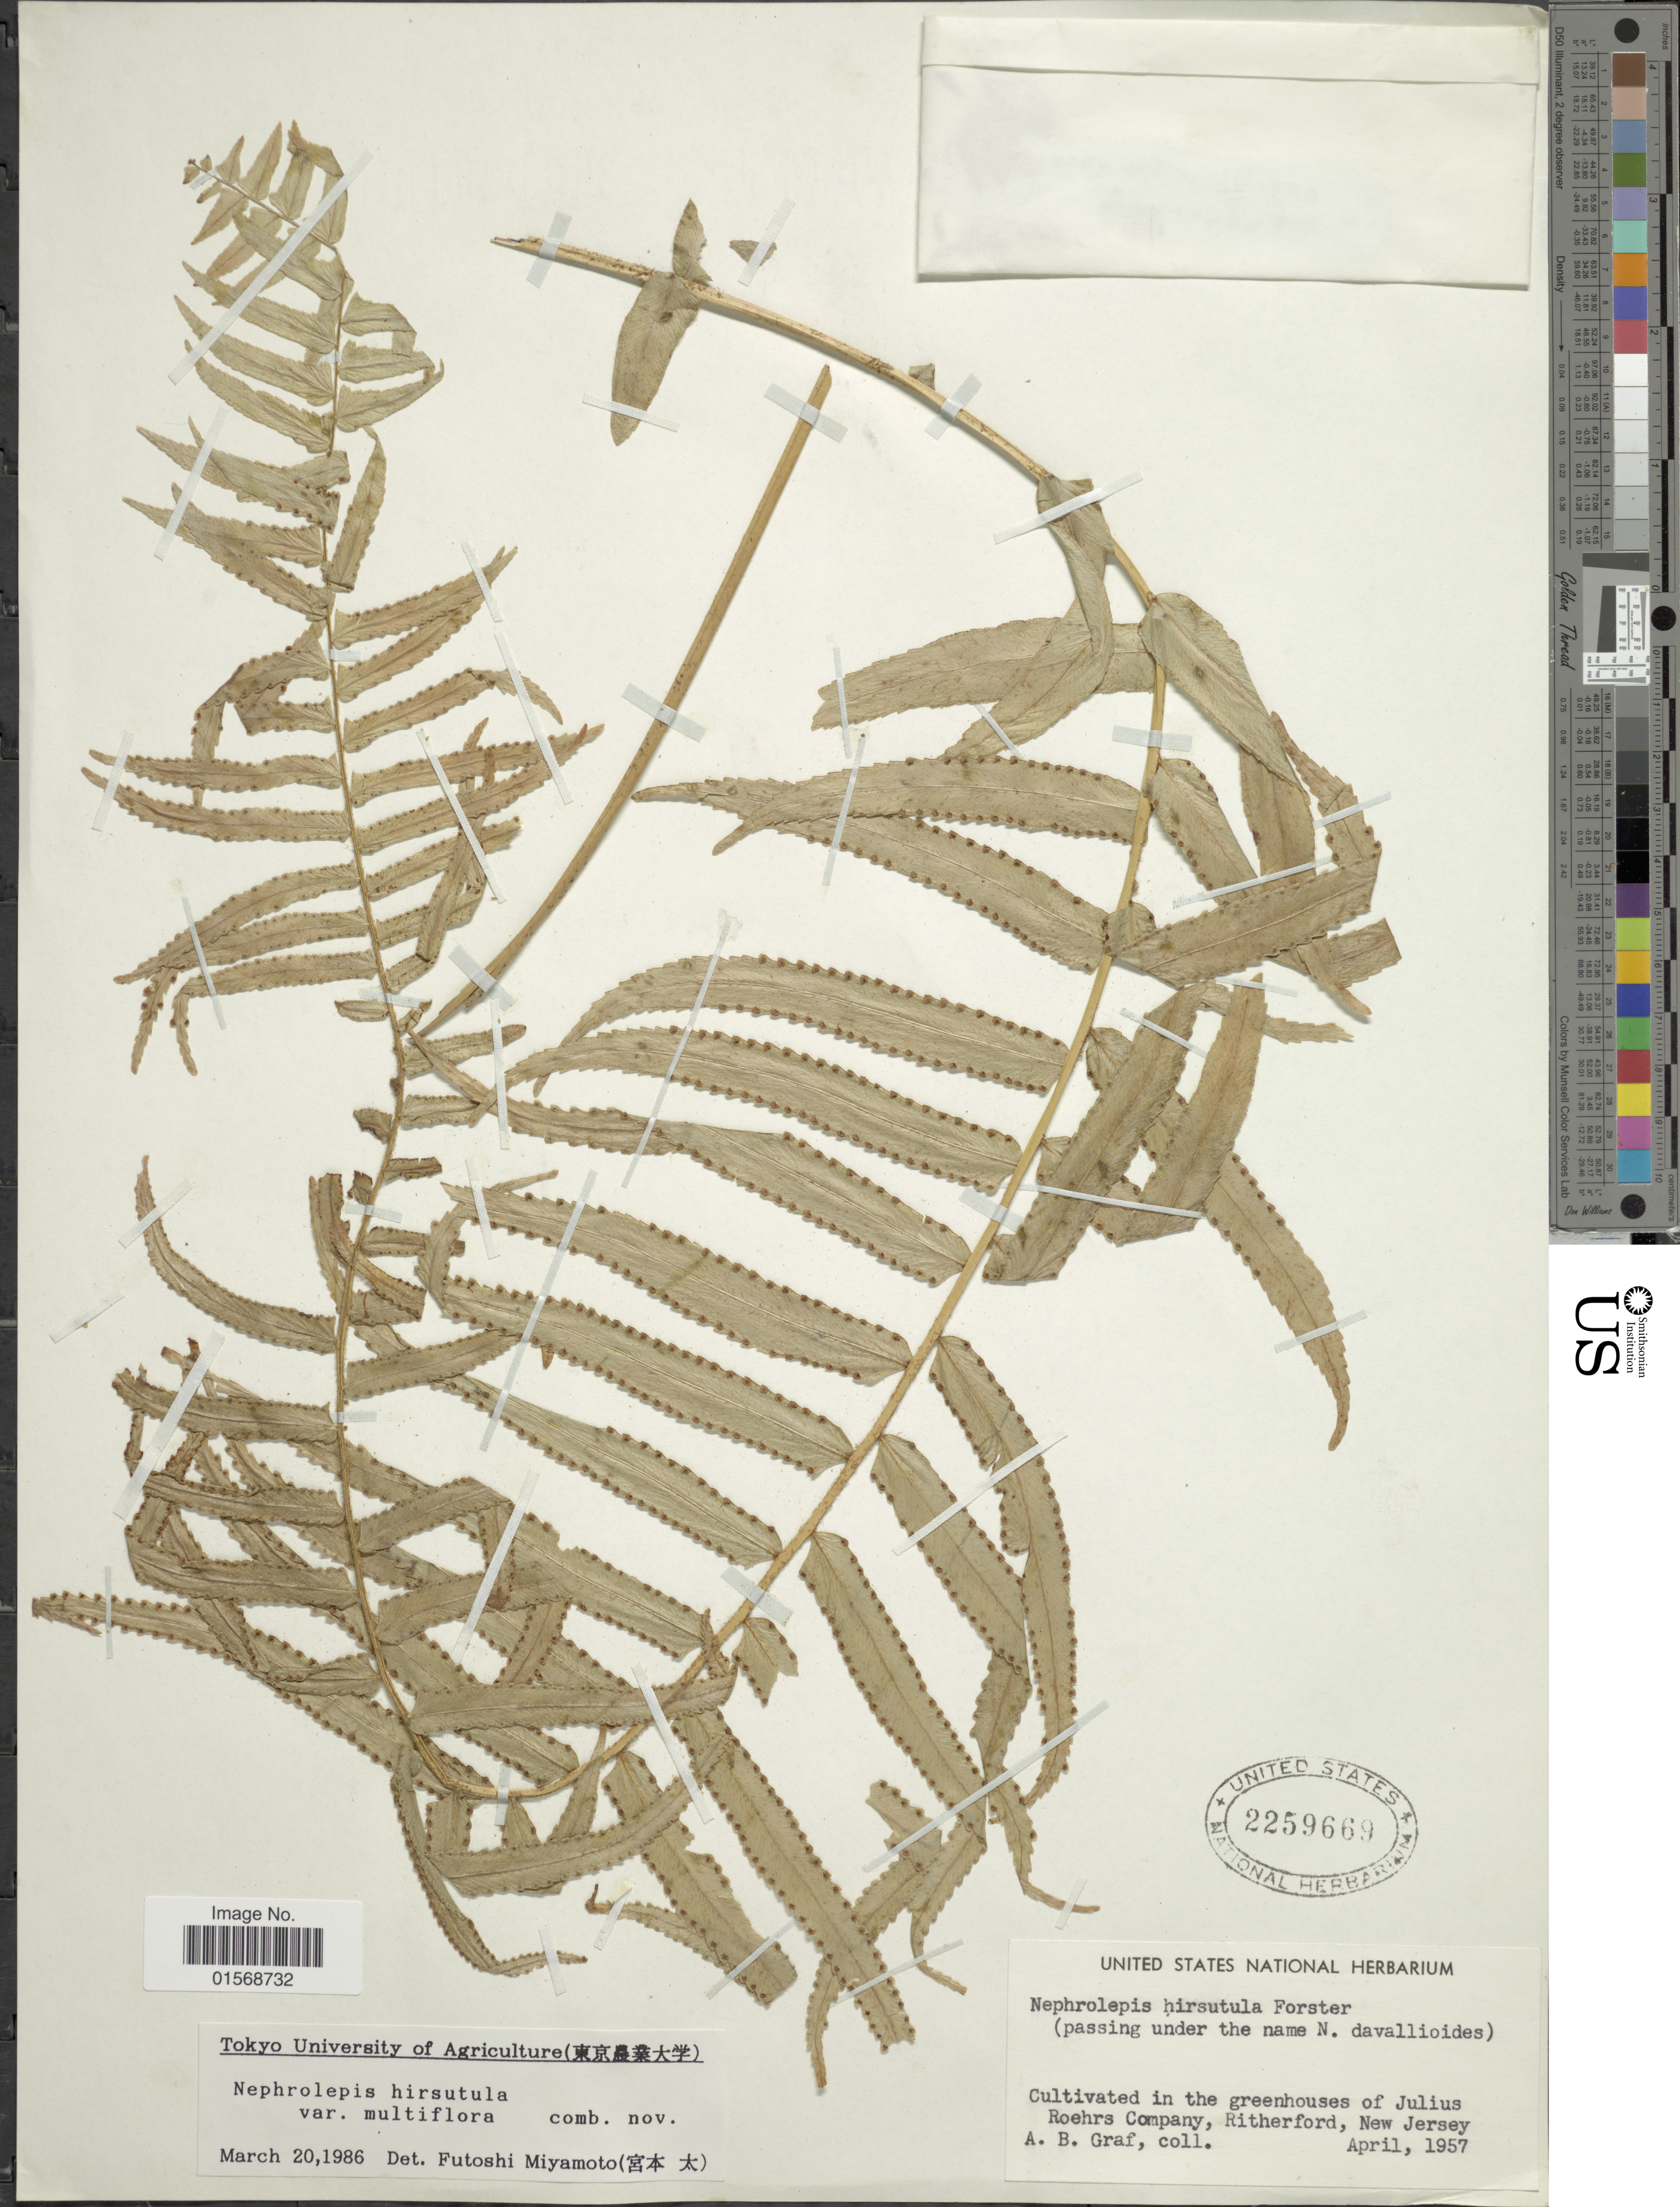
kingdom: Plantae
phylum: Tracheophyta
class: Polypodiopsida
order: Polypodiales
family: Nephrolepidaceae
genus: Nephrolepis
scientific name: Nephrolepis multiflora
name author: (Roxb.) F.M. Jarrett ex C.V. Morton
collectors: A. Graf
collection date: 1957-04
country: United States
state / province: New Jersey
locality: In the greenhouses of Julius Roehrs Company, Ritherford, New Jersey.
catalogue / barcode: US 2259669